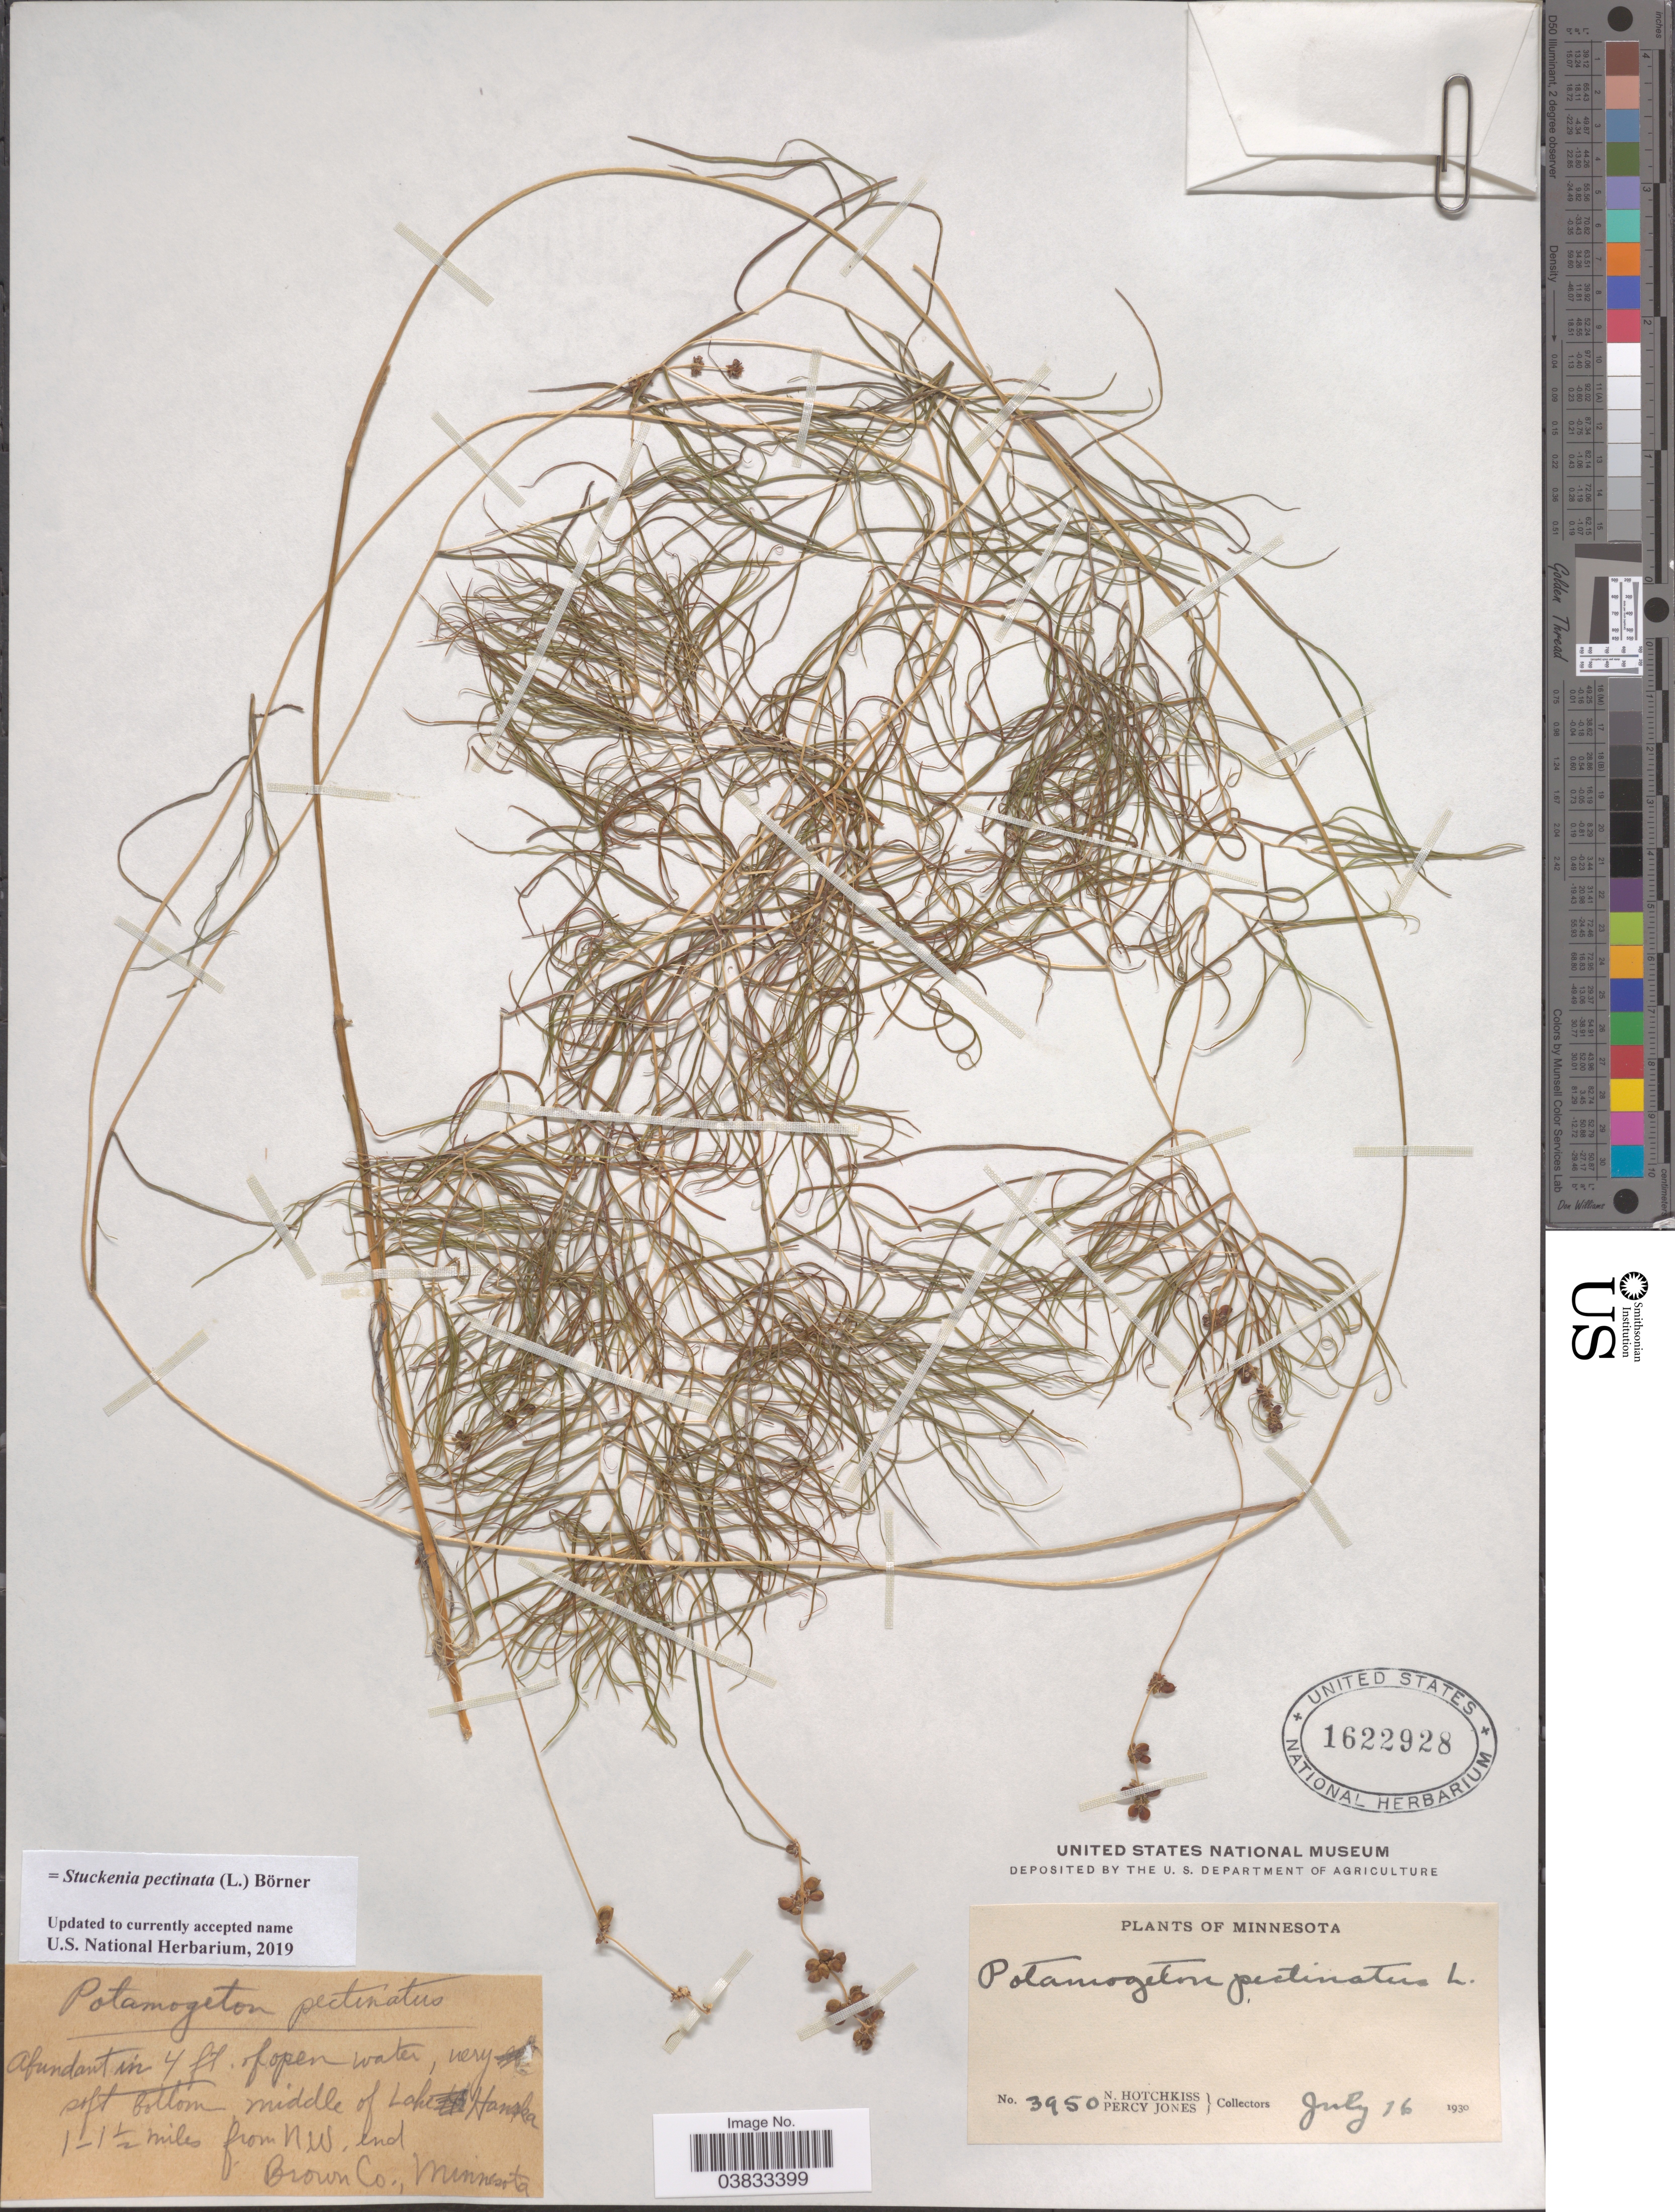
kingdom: Plantae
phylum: Tracheophyta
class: Liliopsida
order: Alismatales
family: Potamogetonaceae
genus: Stuckenia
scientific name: Stuckenia pectinata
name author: (L.) Börner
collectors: N. Hotchkiss & P. Jones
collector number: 3950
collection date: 1930-07-16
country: United States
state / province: Minnesota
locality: Middle of Lake Hanska 1-1½ miles from N.W. end Brown Co.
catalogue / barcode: US 1622928